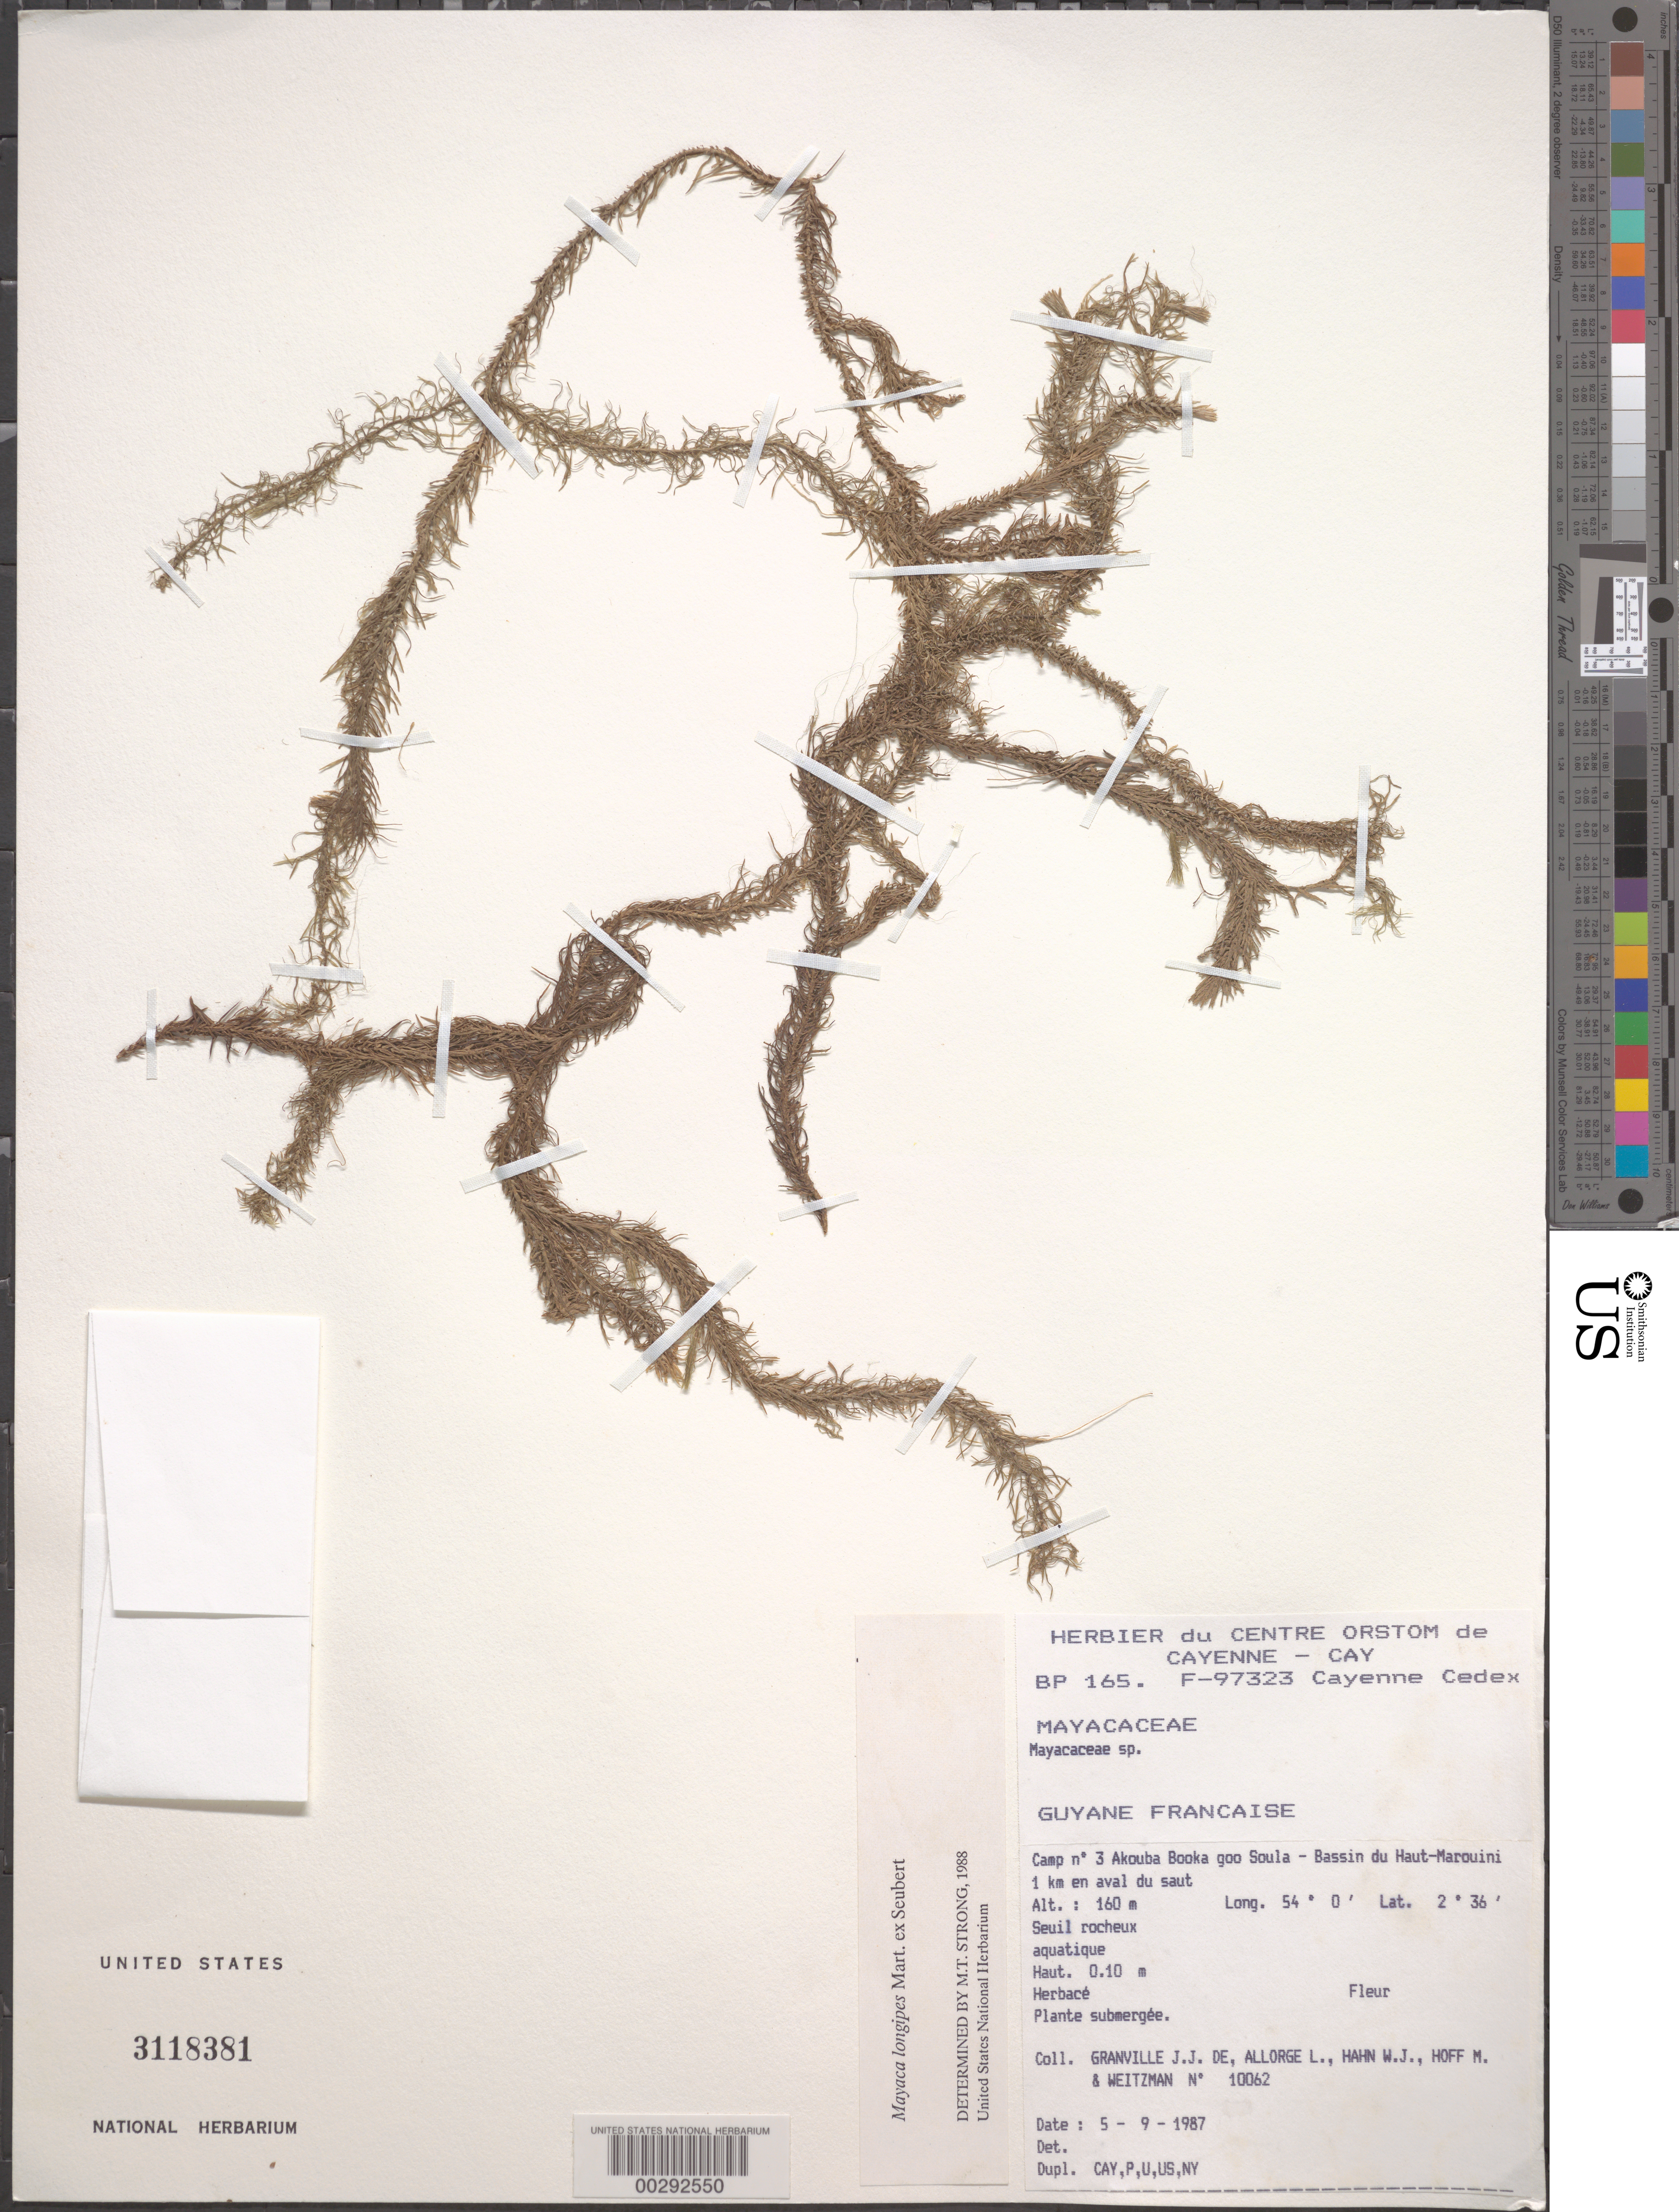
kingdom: Plantae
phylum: Tracheophyta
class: Liliopsida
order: Poales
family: Mayacaceae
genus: Mayaca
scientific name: Mayaca longipes Gand., nom. illeg. hom.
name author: Gand.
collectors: J.-J. de Granville, L. Allorge, W. J. Hahn, M. Hoff & A. L. Weitzman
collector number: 10062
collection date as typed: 05 Sep 1987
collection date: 1987-09-05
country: French Guiana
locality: Camp # 3 akouba booka goo soula, bassin du haut-marouini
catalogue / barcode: US 3118381